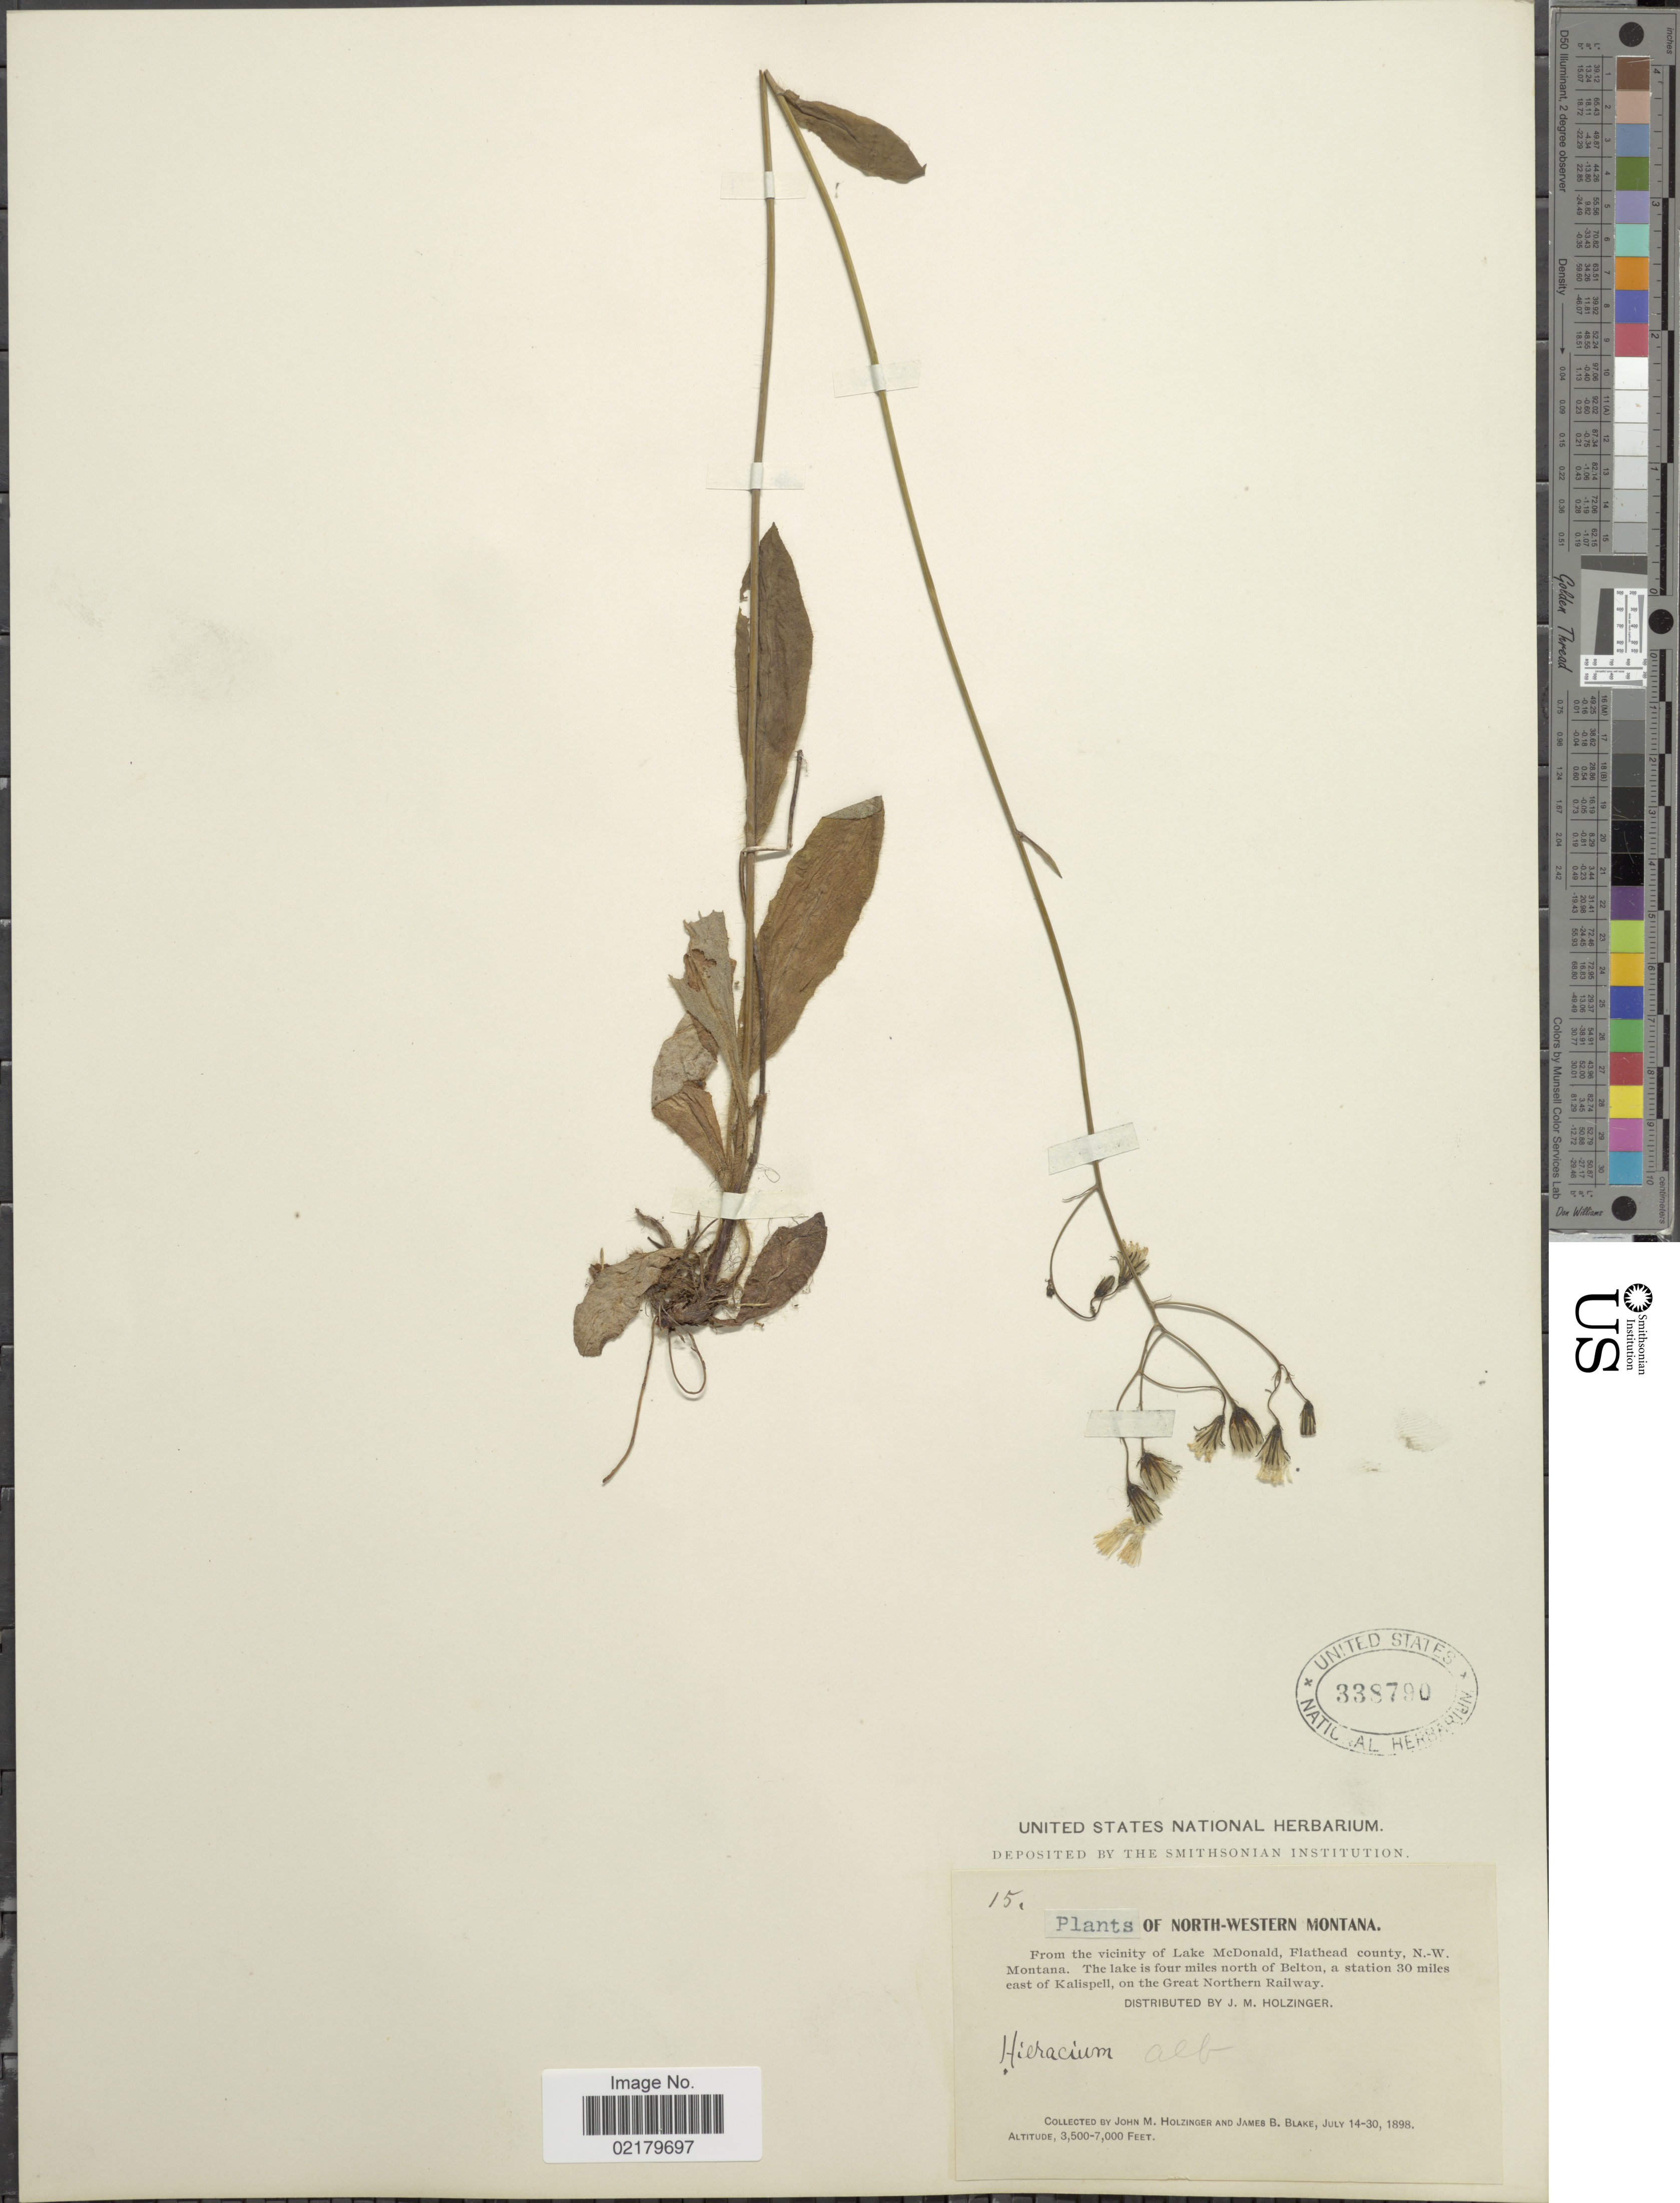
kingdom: Plantae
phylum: Tracheophyta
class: Magnoliopsida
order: Asterales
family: Asteraceae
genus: Hieracium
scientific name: Hieracium albiflorum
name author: Hook.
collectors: J. M. Holzinger & J. B. Blake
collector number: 15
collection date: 1898-07-14/1898-07-30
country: United States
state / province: Montana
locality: North-western Monatana, From the vicinity of Lake McDonald, Falthead county, N.-W. Montana. The Lake is four miles north of Belton, a station 30 miles east of Kalispell, on the Great Northern Railway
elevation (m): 1067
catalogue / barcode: US 338790